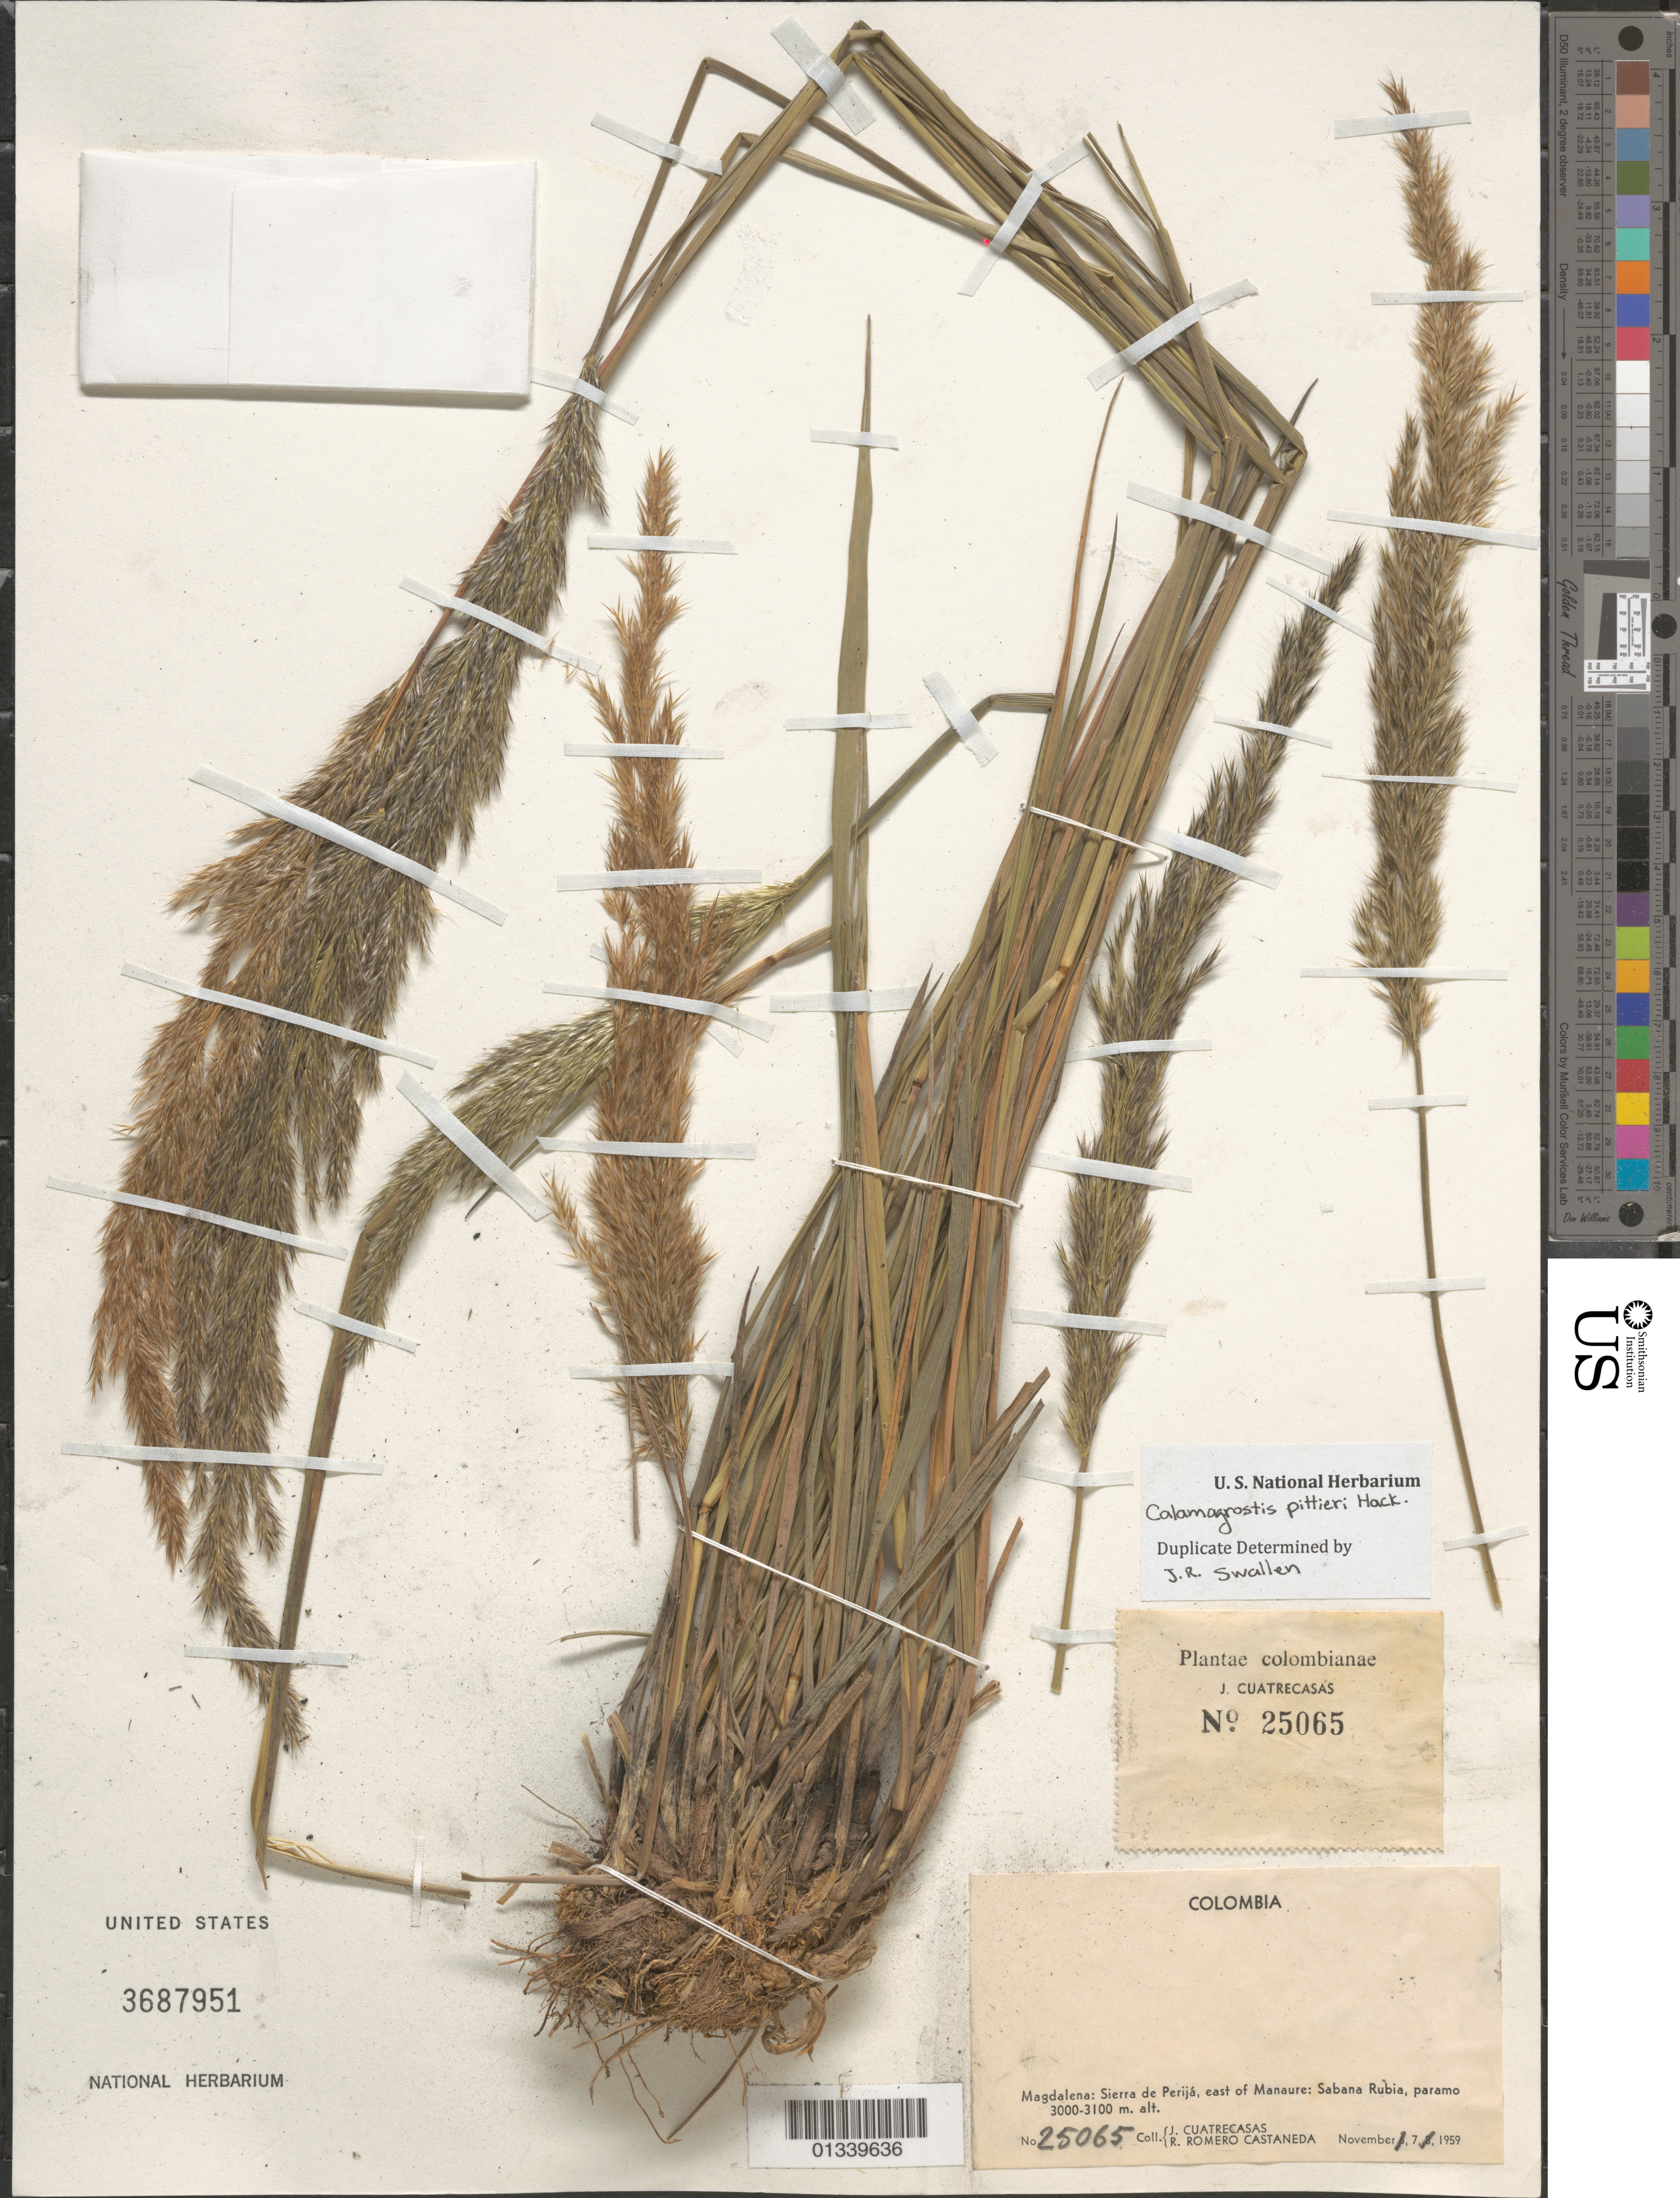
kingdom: Plantae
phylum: Tracheophyta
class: Liliopsida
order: Poales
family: Poaceae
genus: Calamagrostis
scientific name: Calamagrostis pittieri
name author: Hack.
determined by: Swallen, Jason R.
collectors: J. Cuatrecasas & R. Romero Castañeda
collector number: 25065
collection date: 1959-11-07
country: Colombia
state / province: Magdalena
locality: Sierra de Perija, east of Manaure: Sabana Rubia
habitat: Paramo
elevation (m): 3000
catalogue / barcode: US 3687951